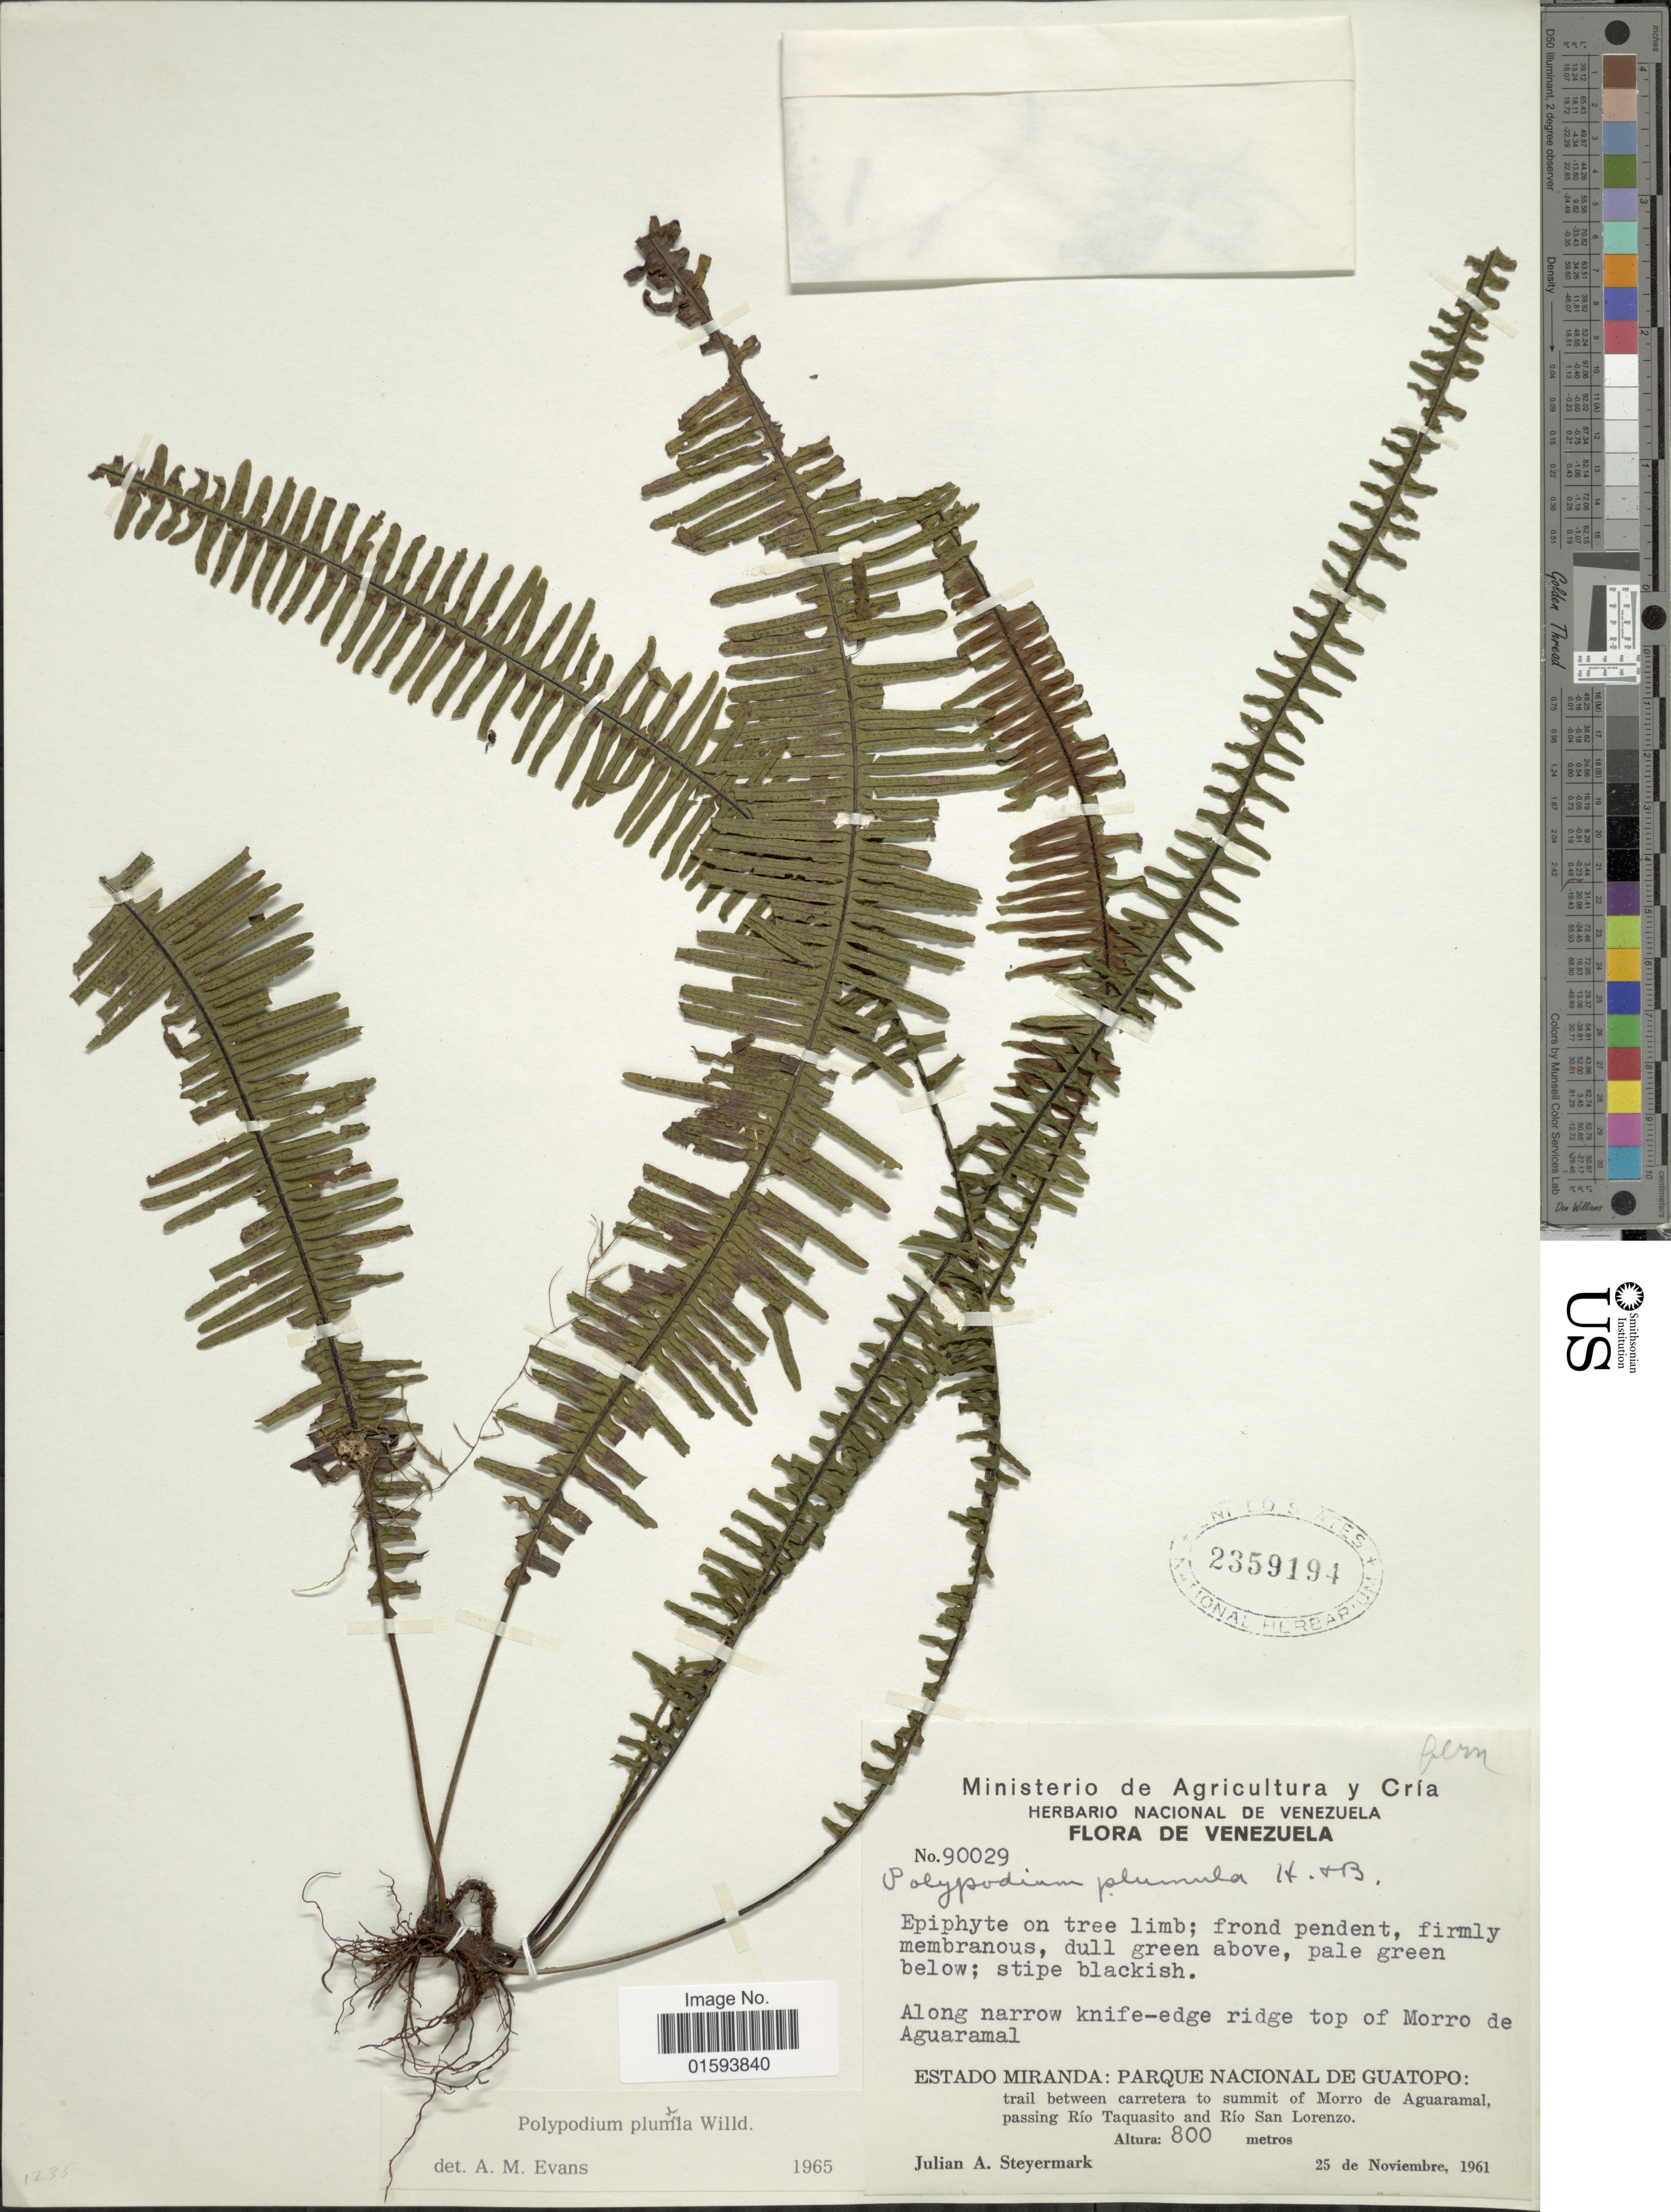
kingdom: Plantae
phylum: Tracheophyta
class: Polypodiopsida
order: Polypodiales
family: Polypodiaceae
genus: Pecluma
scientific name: Pecluma plumula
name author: (Humb. & Bonpl. ex Willd.) M.G. Price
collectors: J. Steyermark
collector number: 90029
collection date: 1961-11-25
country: Venezuela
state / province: Miranda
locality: Along narrow knife-edge ridge top of Morro de Aguaramel, Estado Miranda: Parque Nacional De Guatopo, trail between carretera to summit of Morro de Aguaramel, passing Rio Taquasito and Rio San Lorenzo.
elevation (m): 800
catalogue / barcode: US 2359194